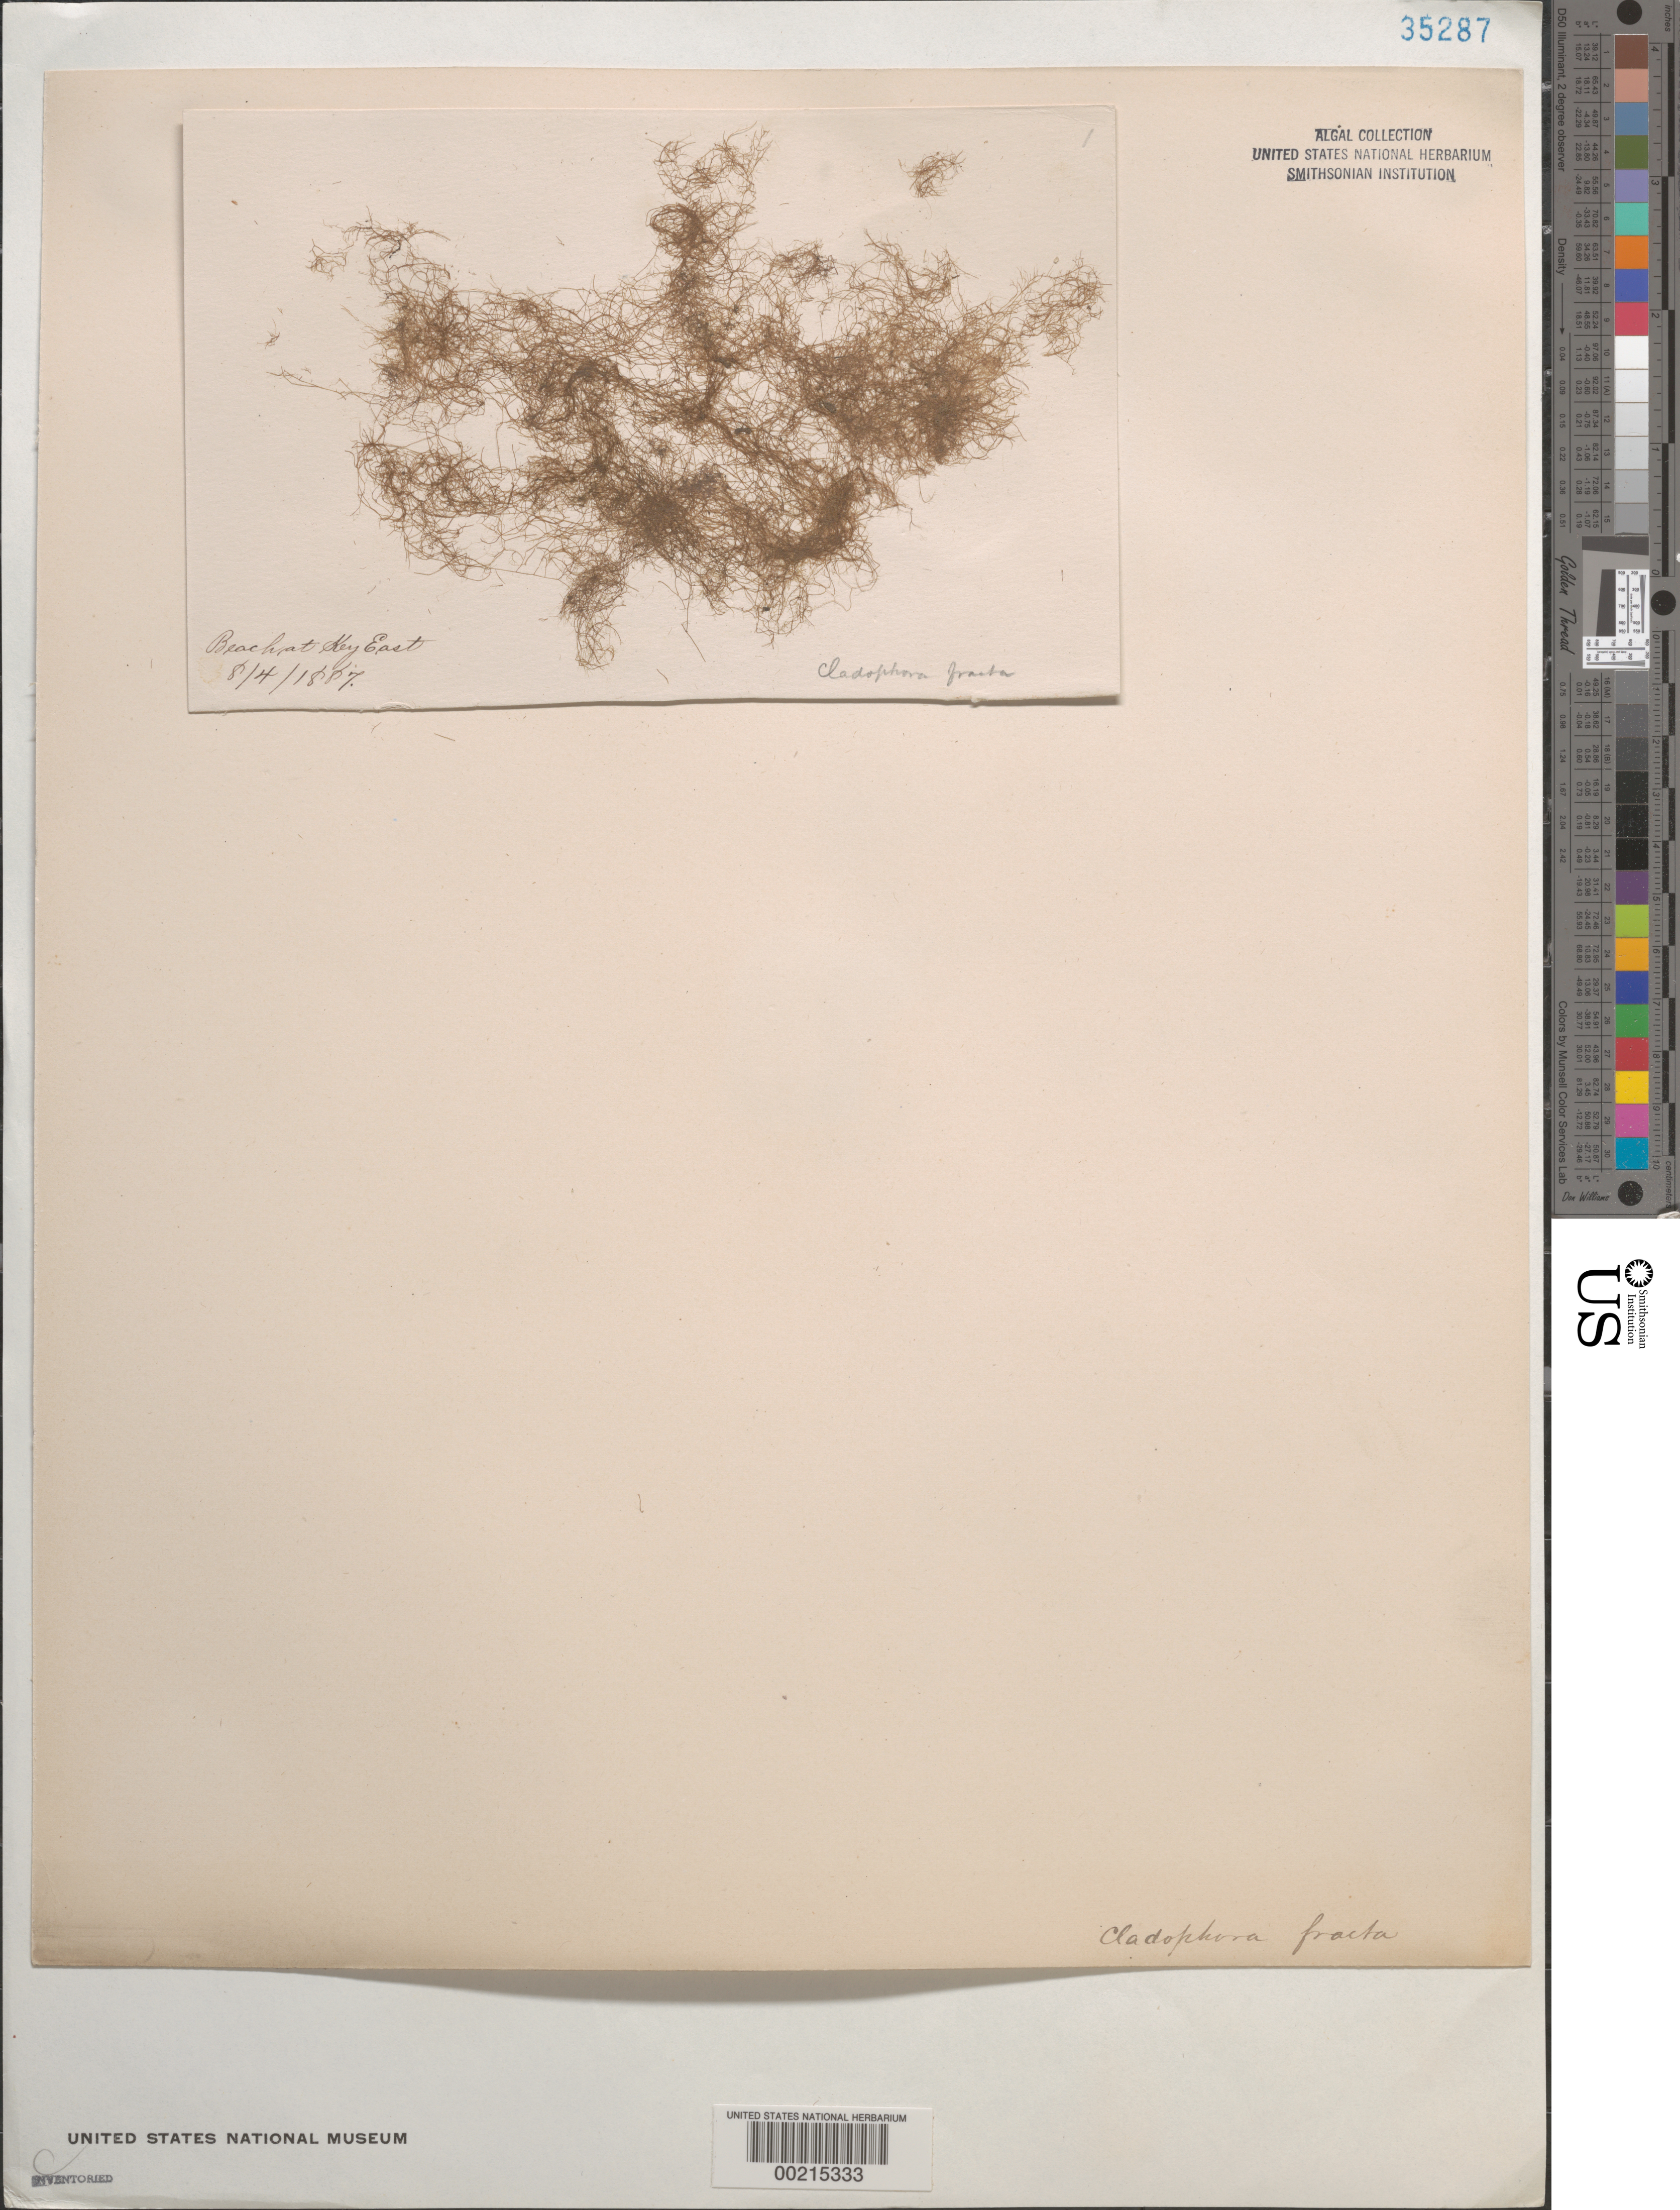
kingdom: Plantae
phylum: Chlorophyta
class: Ulvophyceae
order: Cladophorales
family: Cladophoraceae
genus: Cladophora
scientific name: Cladophora fracta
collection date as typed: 04 Aug 1887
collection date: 1887-08-04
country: United States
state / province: Florida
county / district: Monroe County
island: "Key East"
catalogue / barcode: US 35287